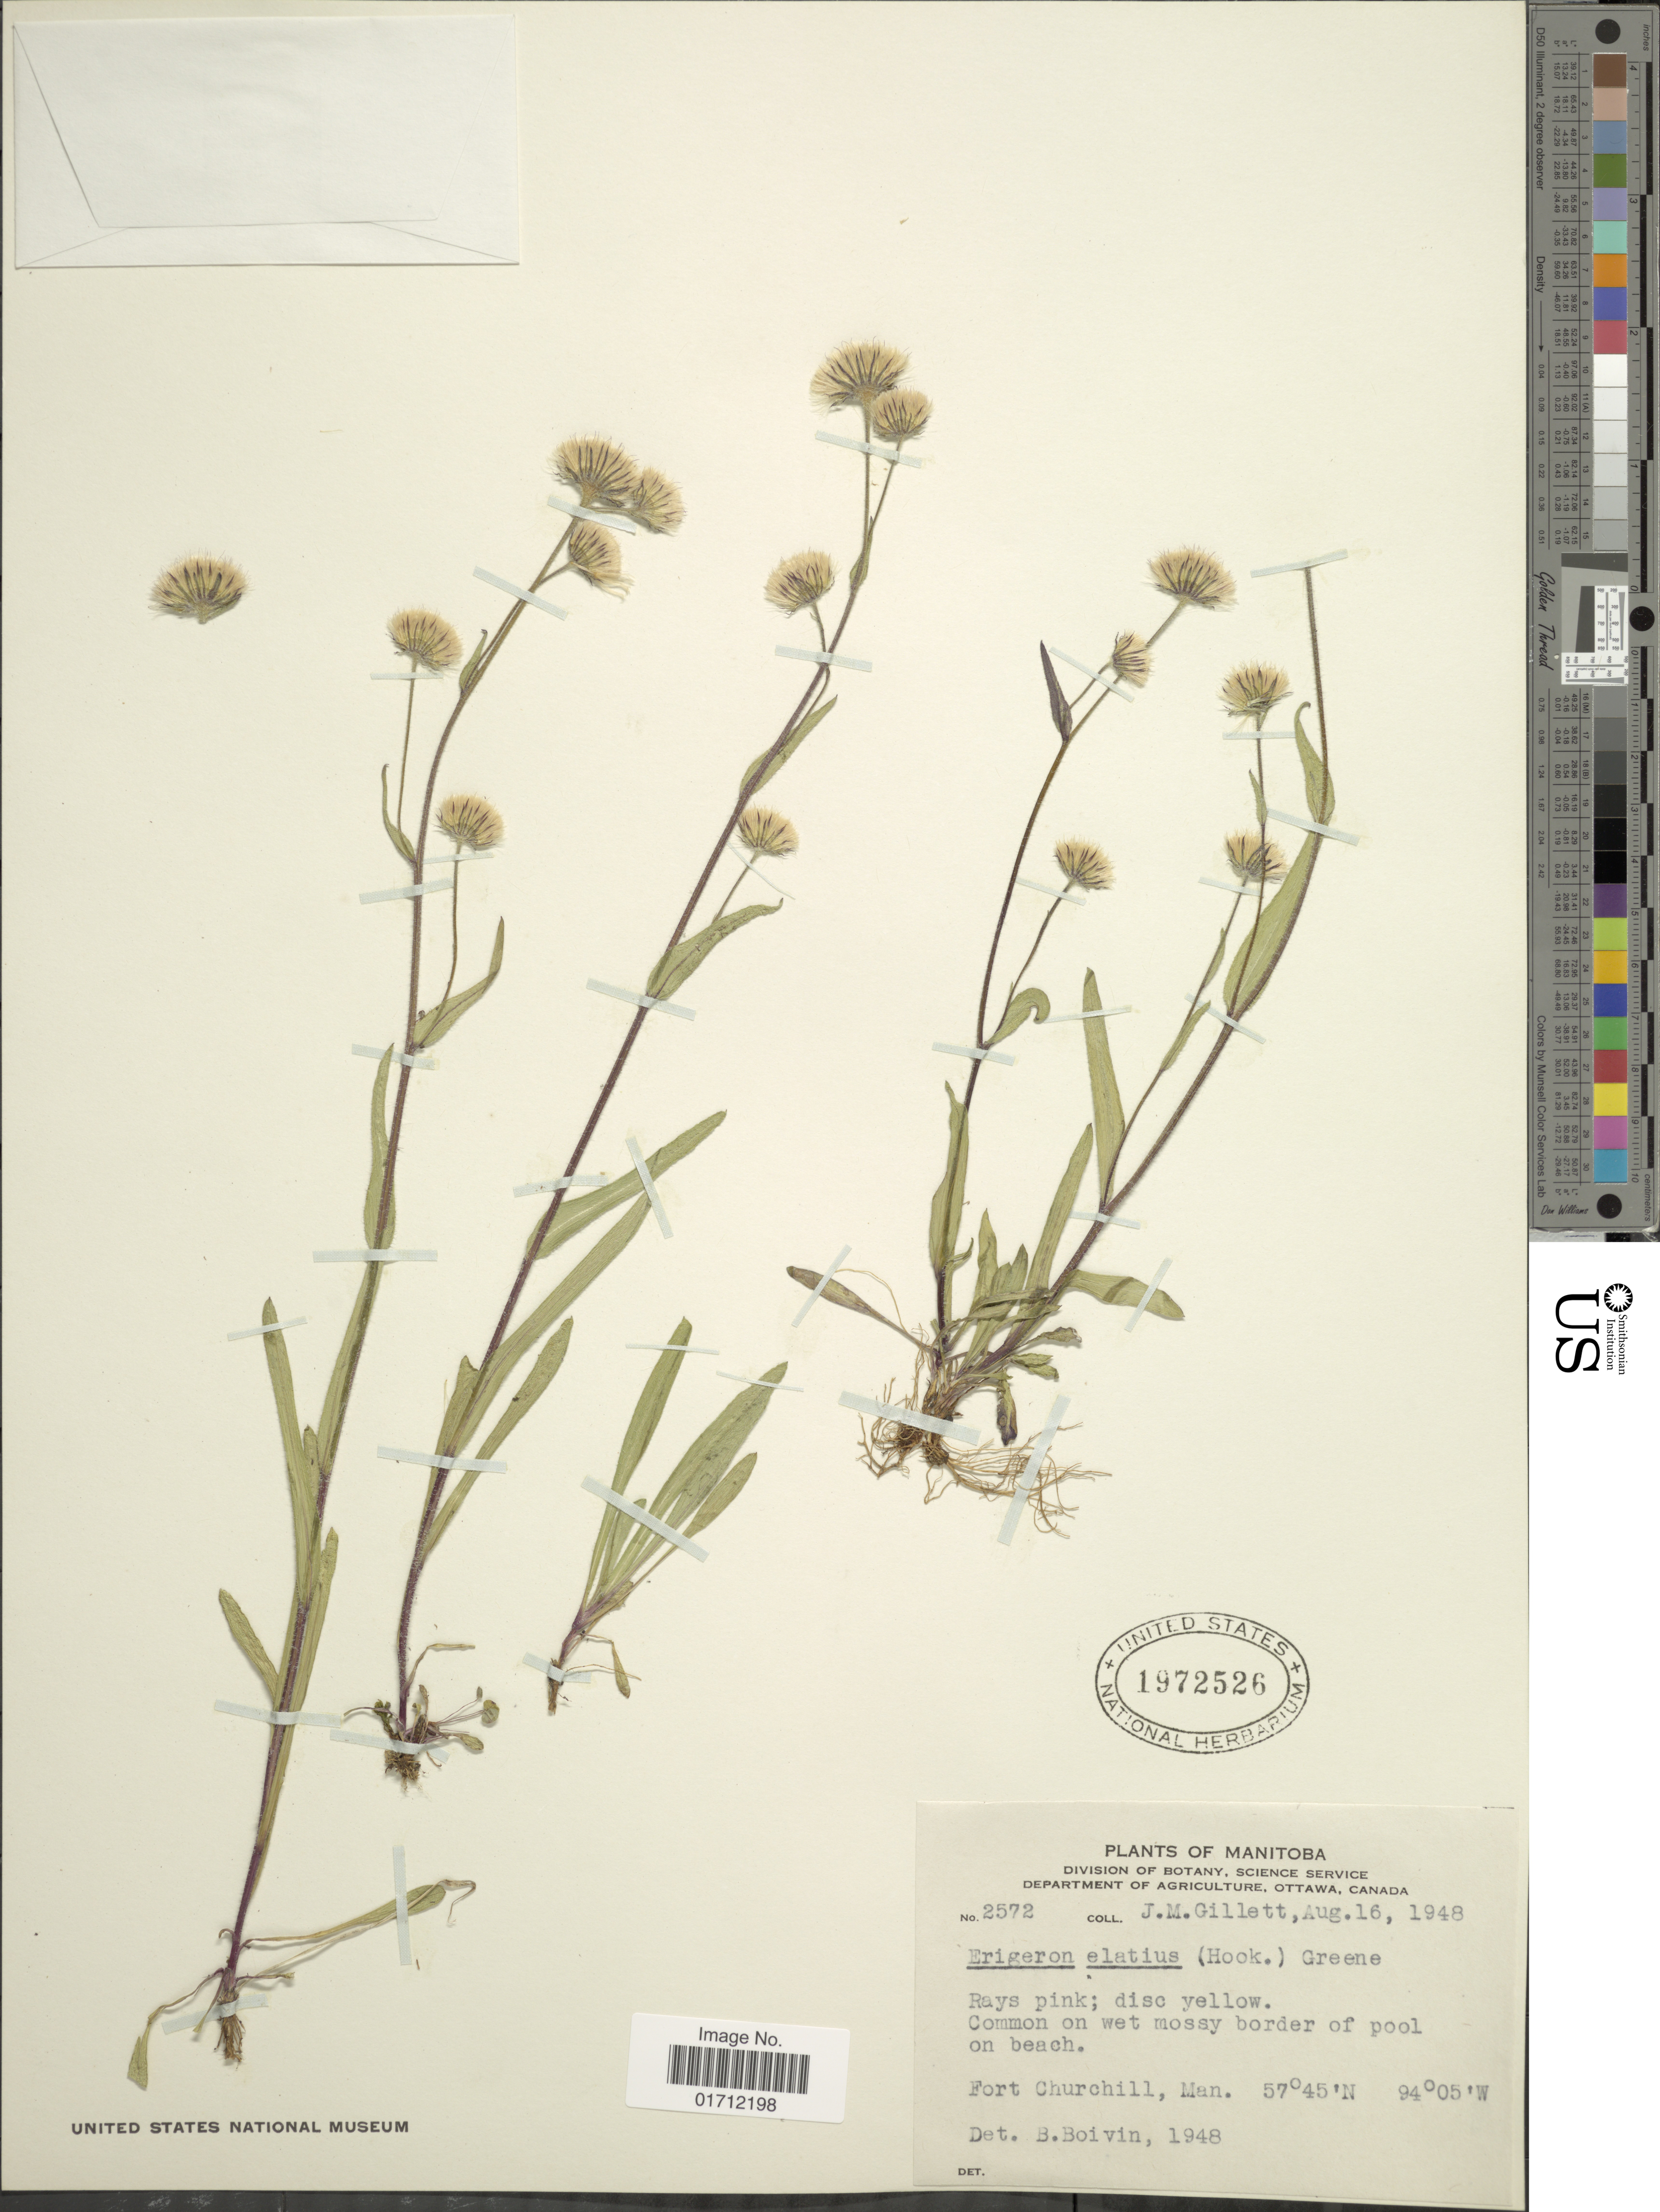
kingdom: Plantae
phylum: Tracheophyta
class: Magnoliopsida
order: Asterales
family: Asteraceae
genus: Erigeron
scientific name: Erigeron elatior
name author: (A. Gray) Greene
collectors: J. M. Gillet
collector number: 2572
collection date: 1948-08-16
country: Canada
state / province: Manitoba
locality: Fort Churchill.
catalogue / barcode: US 1972526